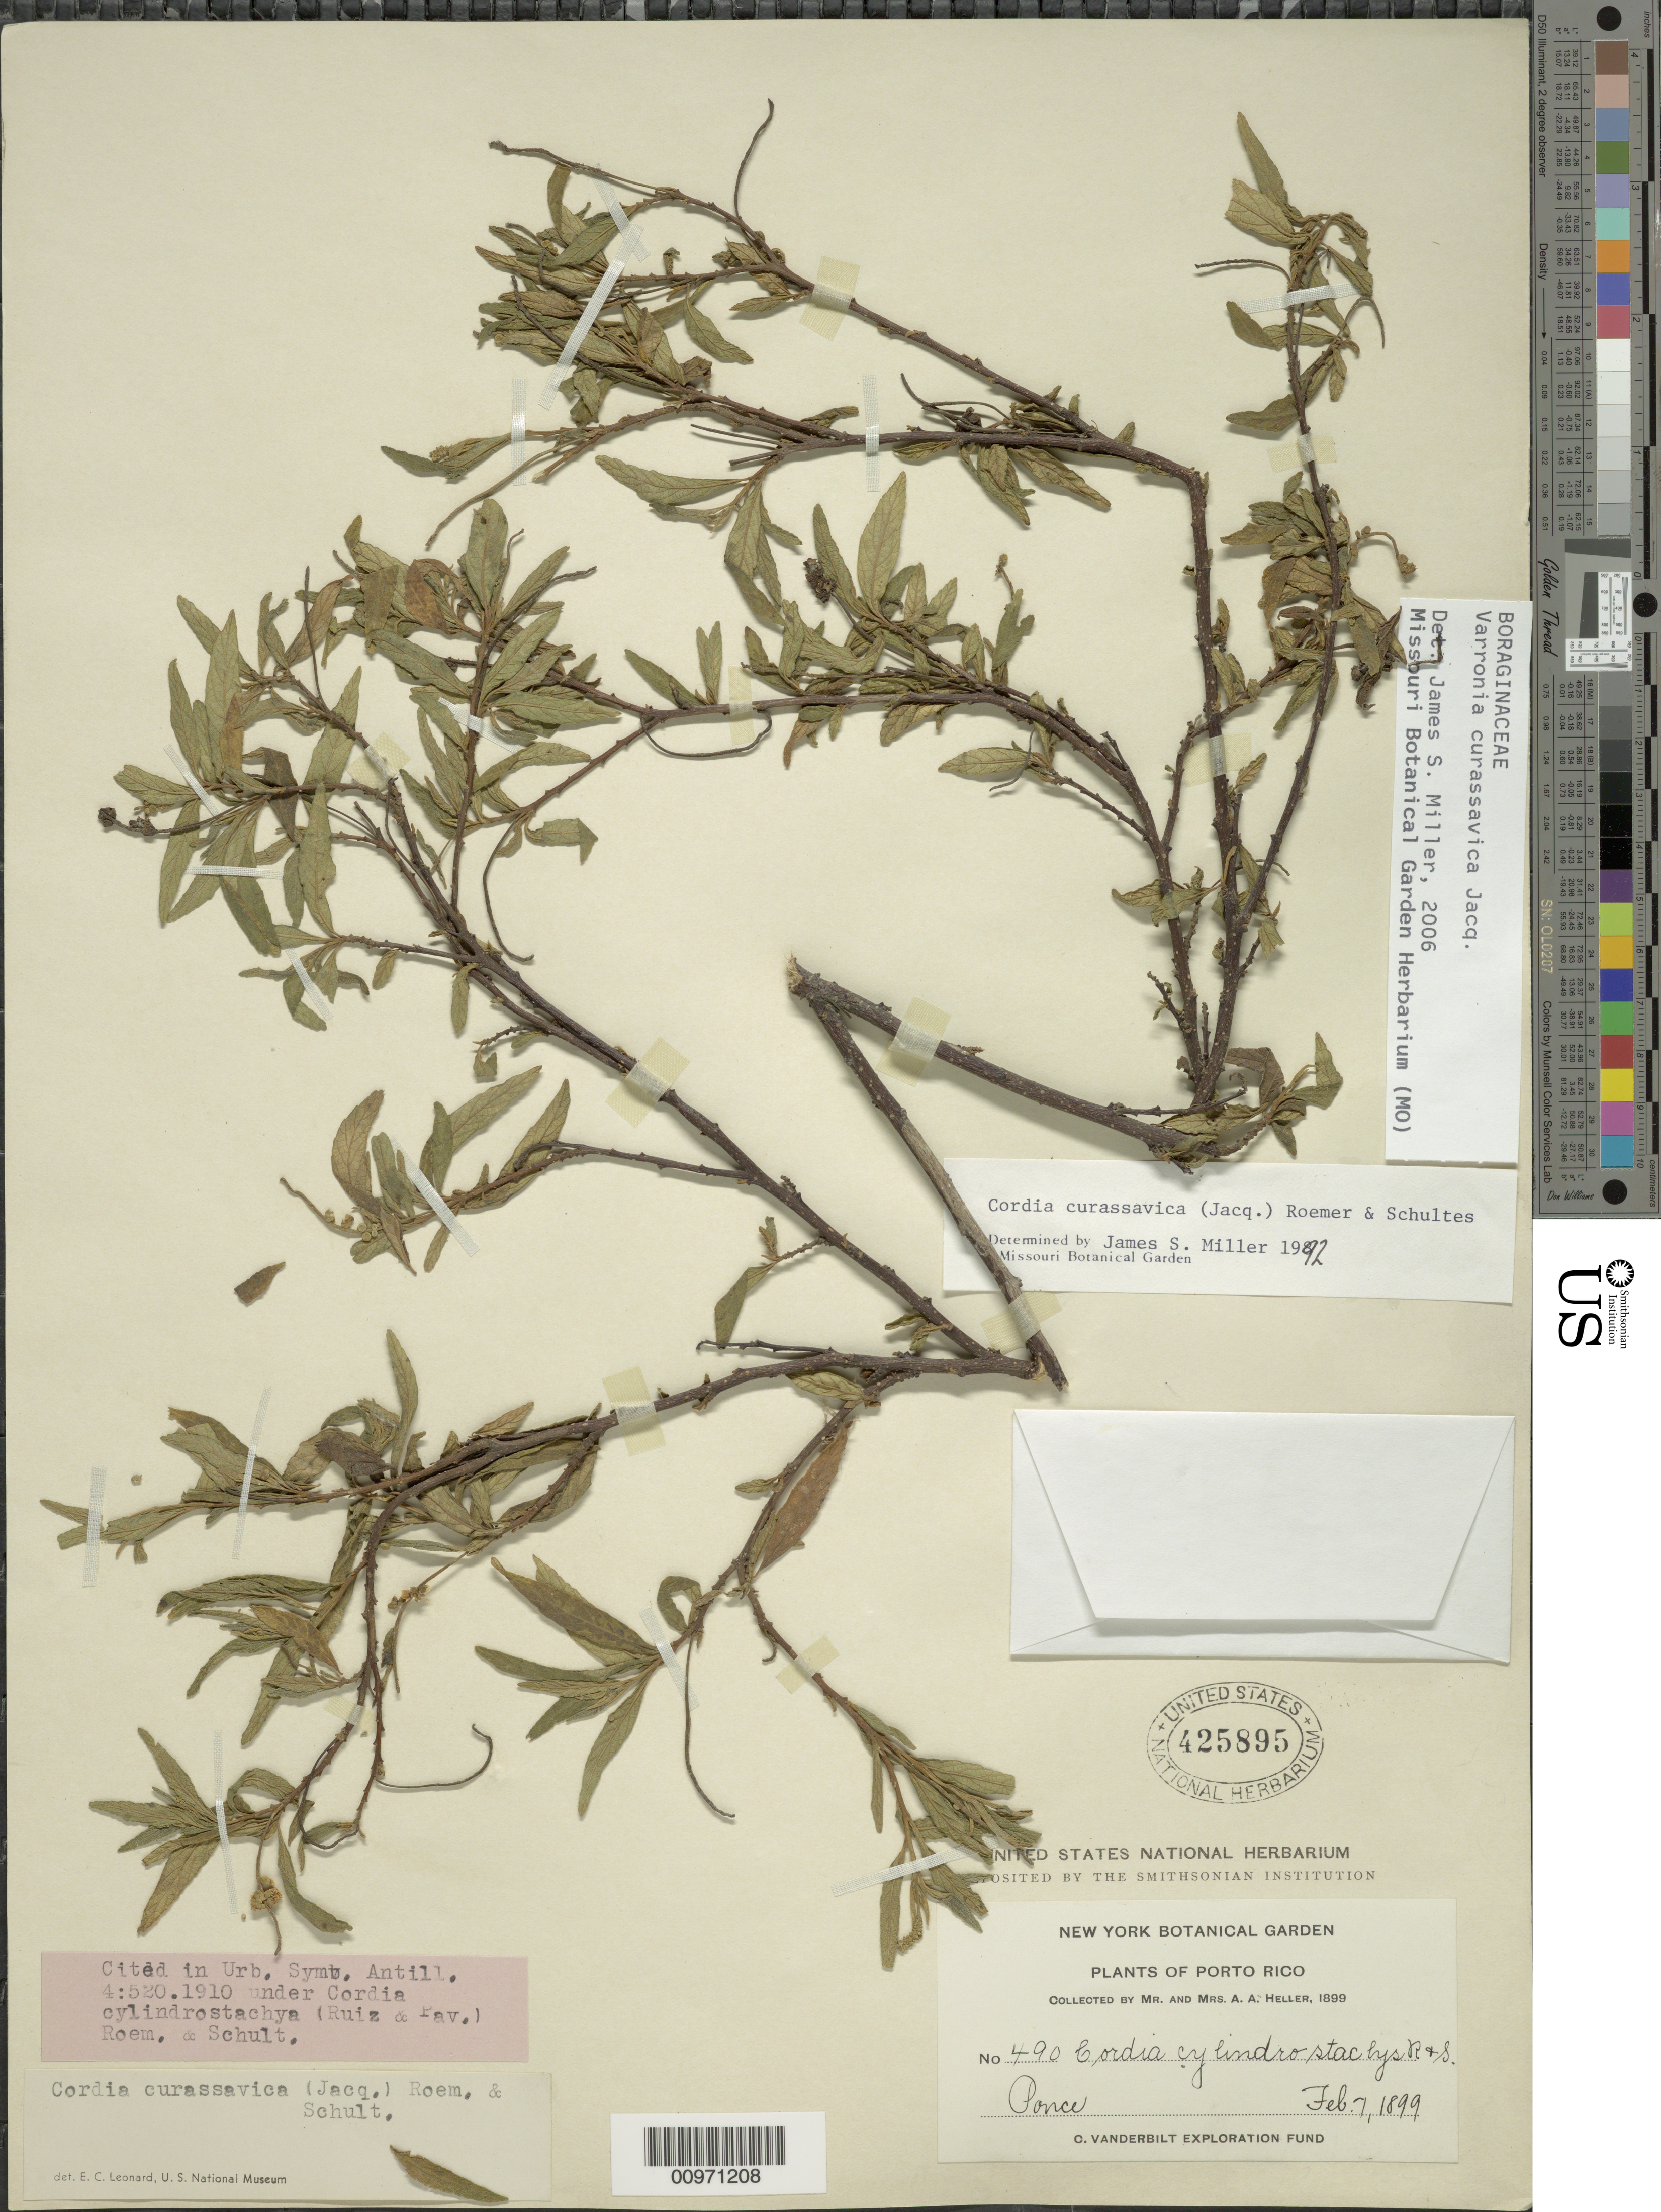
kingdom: Plantae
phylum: Tracheophyta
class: Magnoliopsida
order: Boraginales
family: Cordiaceae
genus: Varronia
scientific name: Varronia curassavica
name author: Jacq.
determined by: Miller, James S., (MO), Missouri Botanical Garden (UNITED STATES)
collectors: A. A. Heller & E. G. Heller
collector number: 490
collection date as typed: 07 Feb 1899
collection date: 1899-02-07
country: Puerto Rico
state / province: Ponce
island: Puerto Rico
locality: Ponce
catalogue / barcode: US 425895